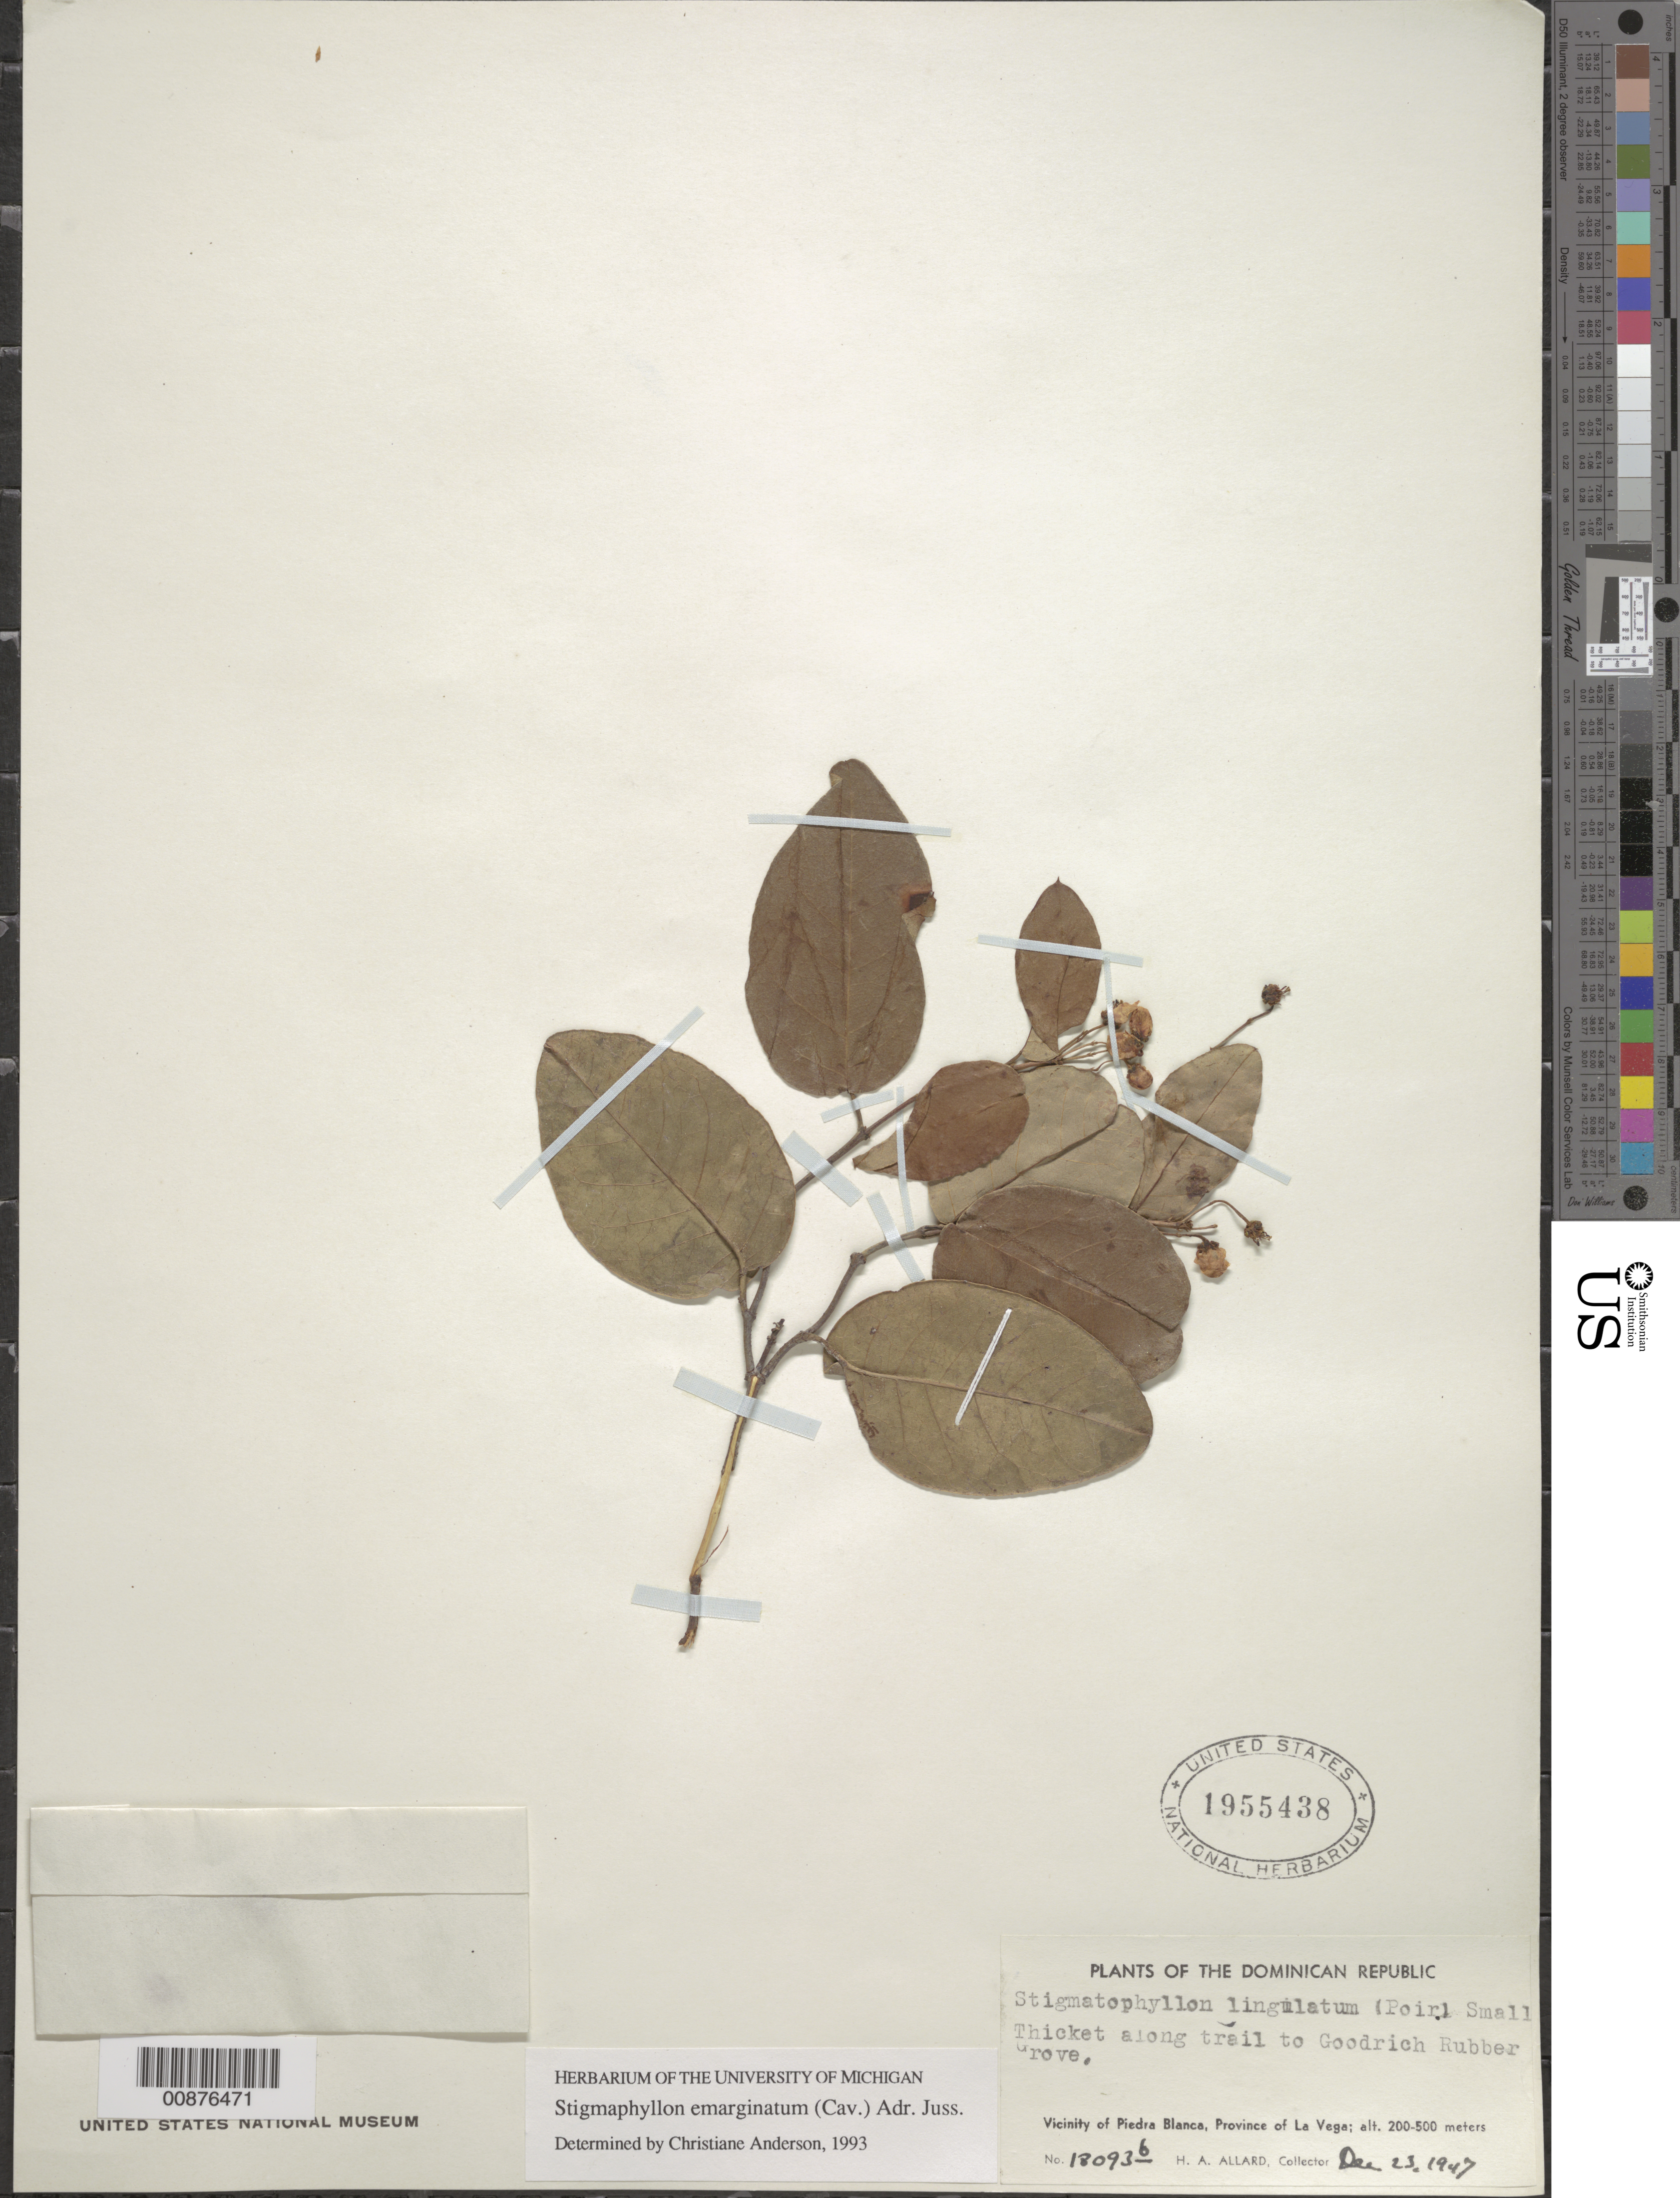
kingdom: Plantae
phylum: Tracheophyta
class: Magnoliopsida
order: Malpighiales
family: Malpighiaceae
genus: Stigmaphyllon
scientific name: Stigmaphyllon emarginatum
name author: (Cav.) A. Juss.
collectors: H. A. Allard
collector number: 18093b.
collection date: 1947-12-23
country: Dominican Republic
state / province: La Vega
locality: Thicket along trail to Goodrich Rubber Grove. Vicinity of Piedra Blanca.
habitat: thicket along trail to grove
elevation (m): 200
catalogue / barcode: US 1955438